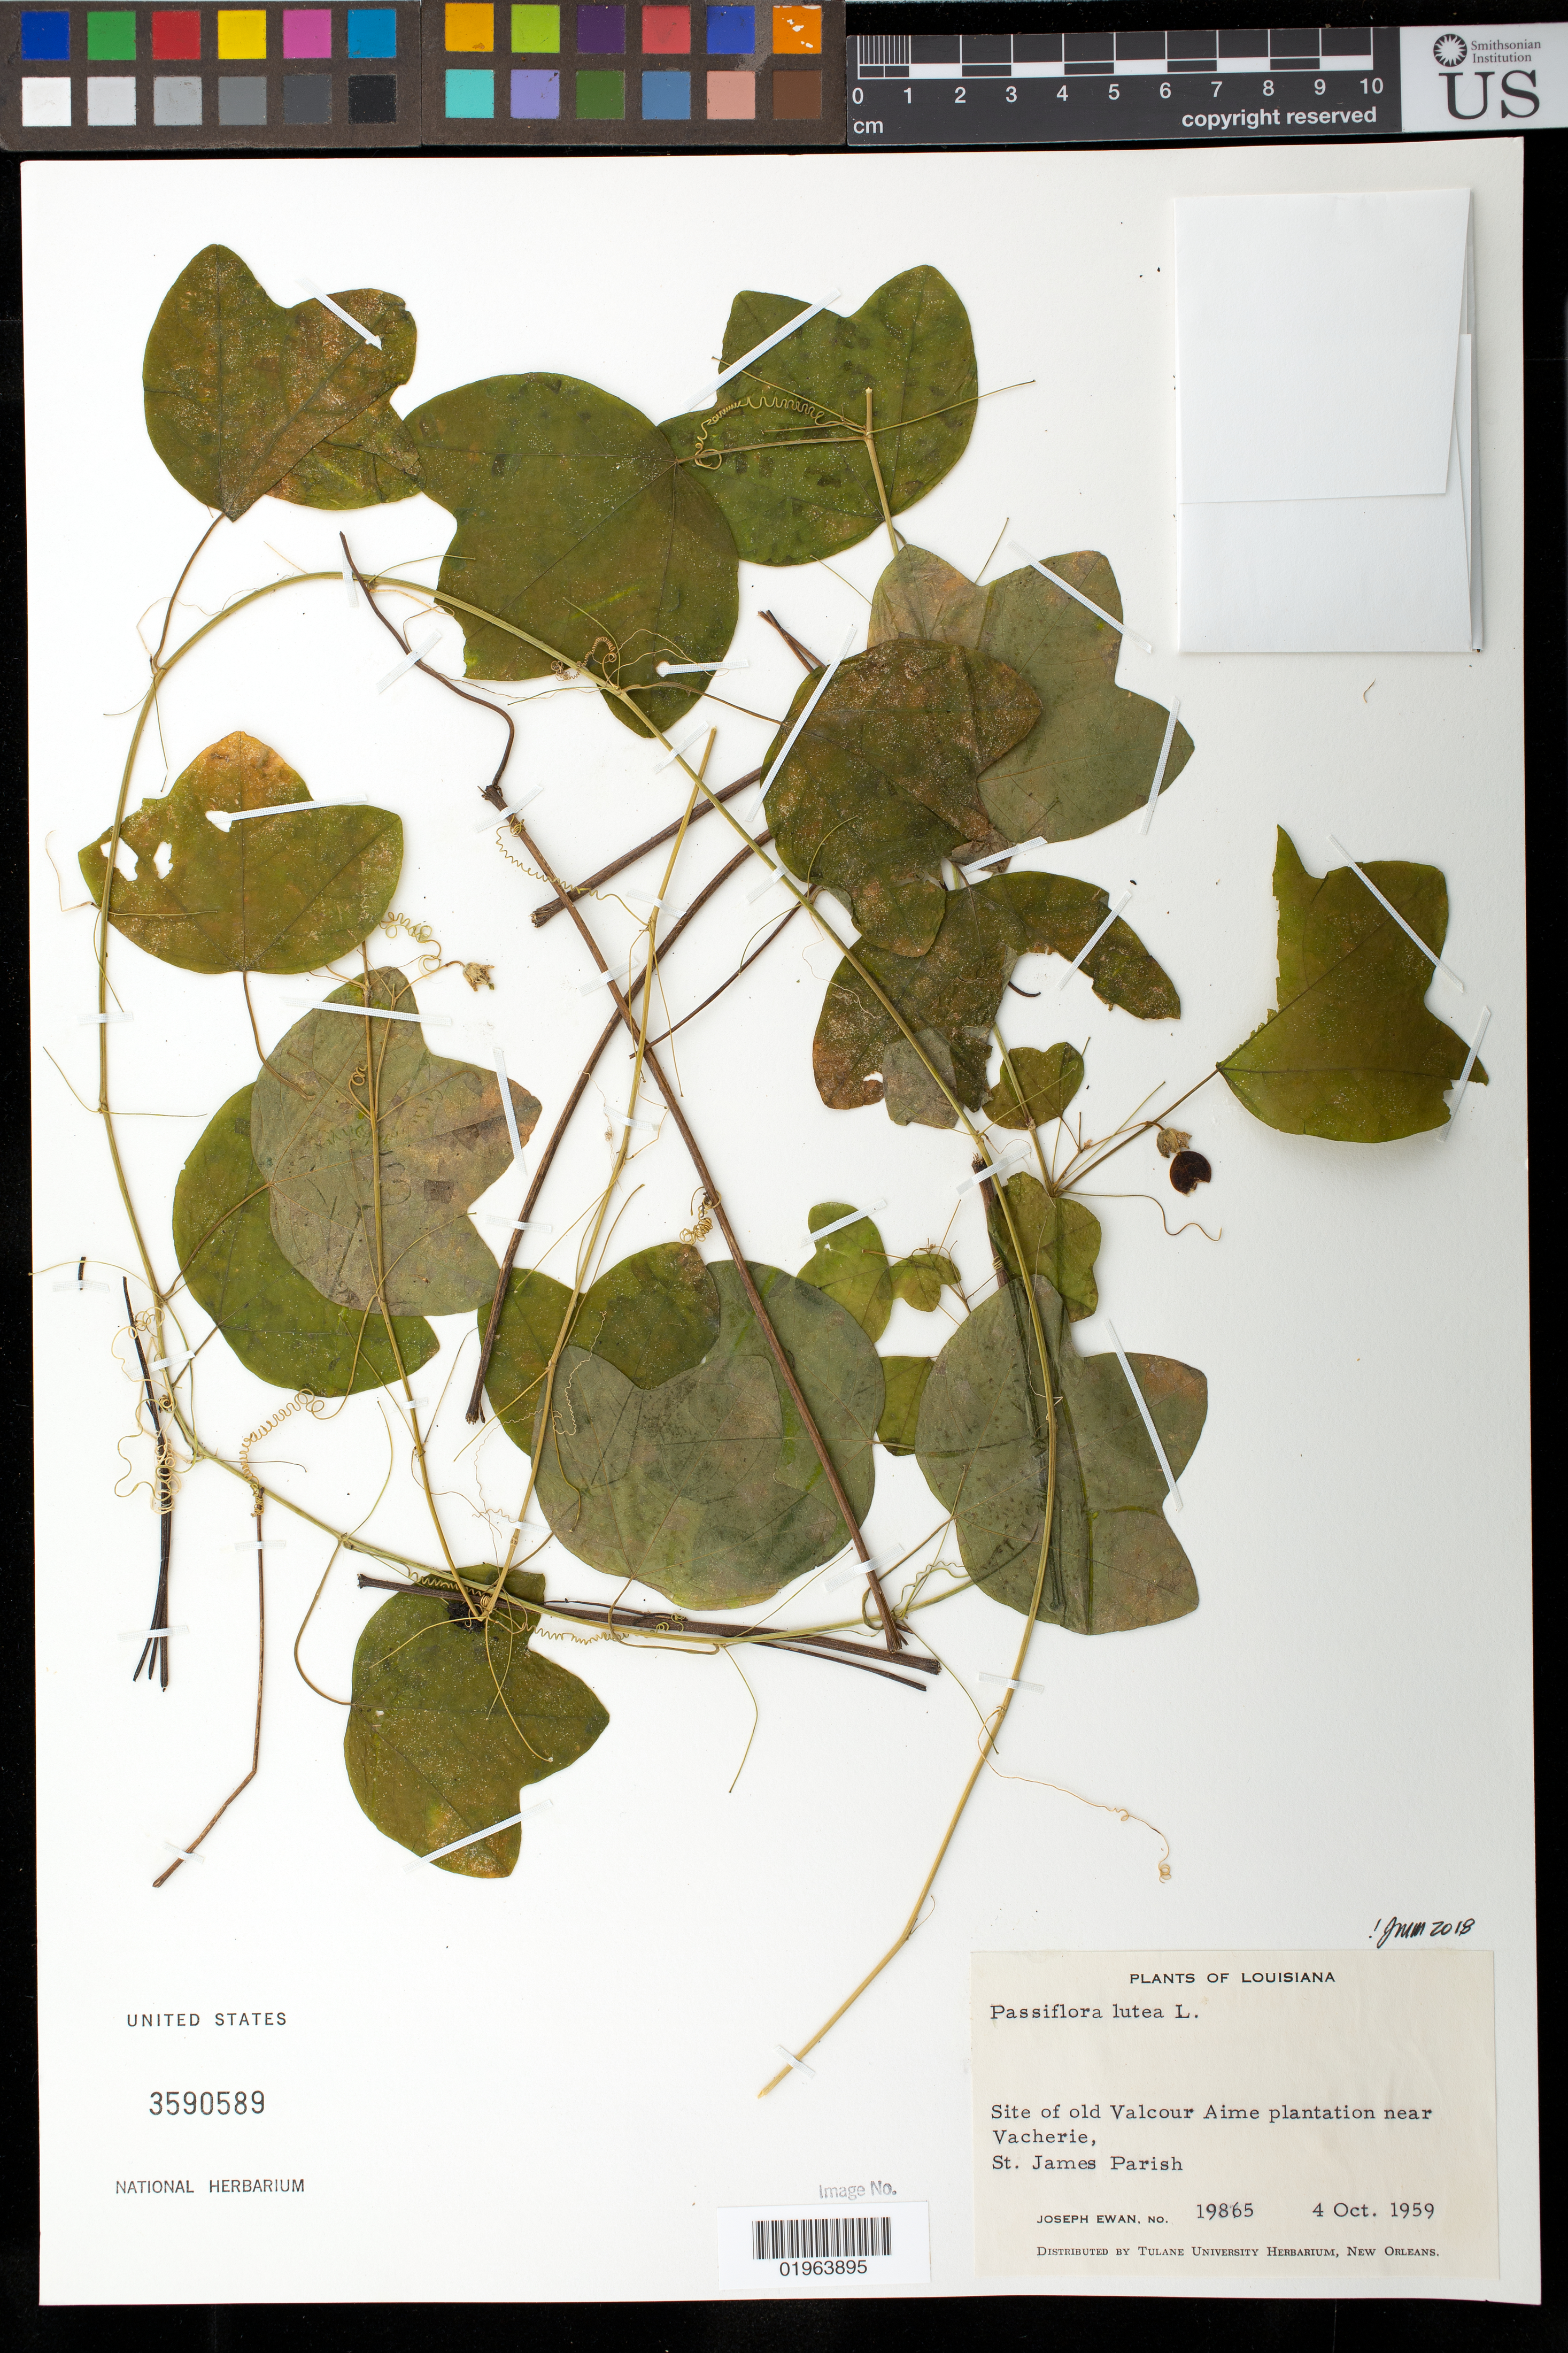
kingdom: Plantae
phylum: Tracheophyta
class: Magnoliopsida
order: Malpighiales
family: Passifloraceae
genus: Passiflora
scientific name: Passiflora lutea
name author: L.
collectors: J. A. Ewan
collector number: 19865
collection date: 1959-10-04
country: United States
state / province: Louisiana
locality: Persistent at site of old Valour Aime plantation near Vacherie, St. James Parish.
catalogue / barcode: US 3590589